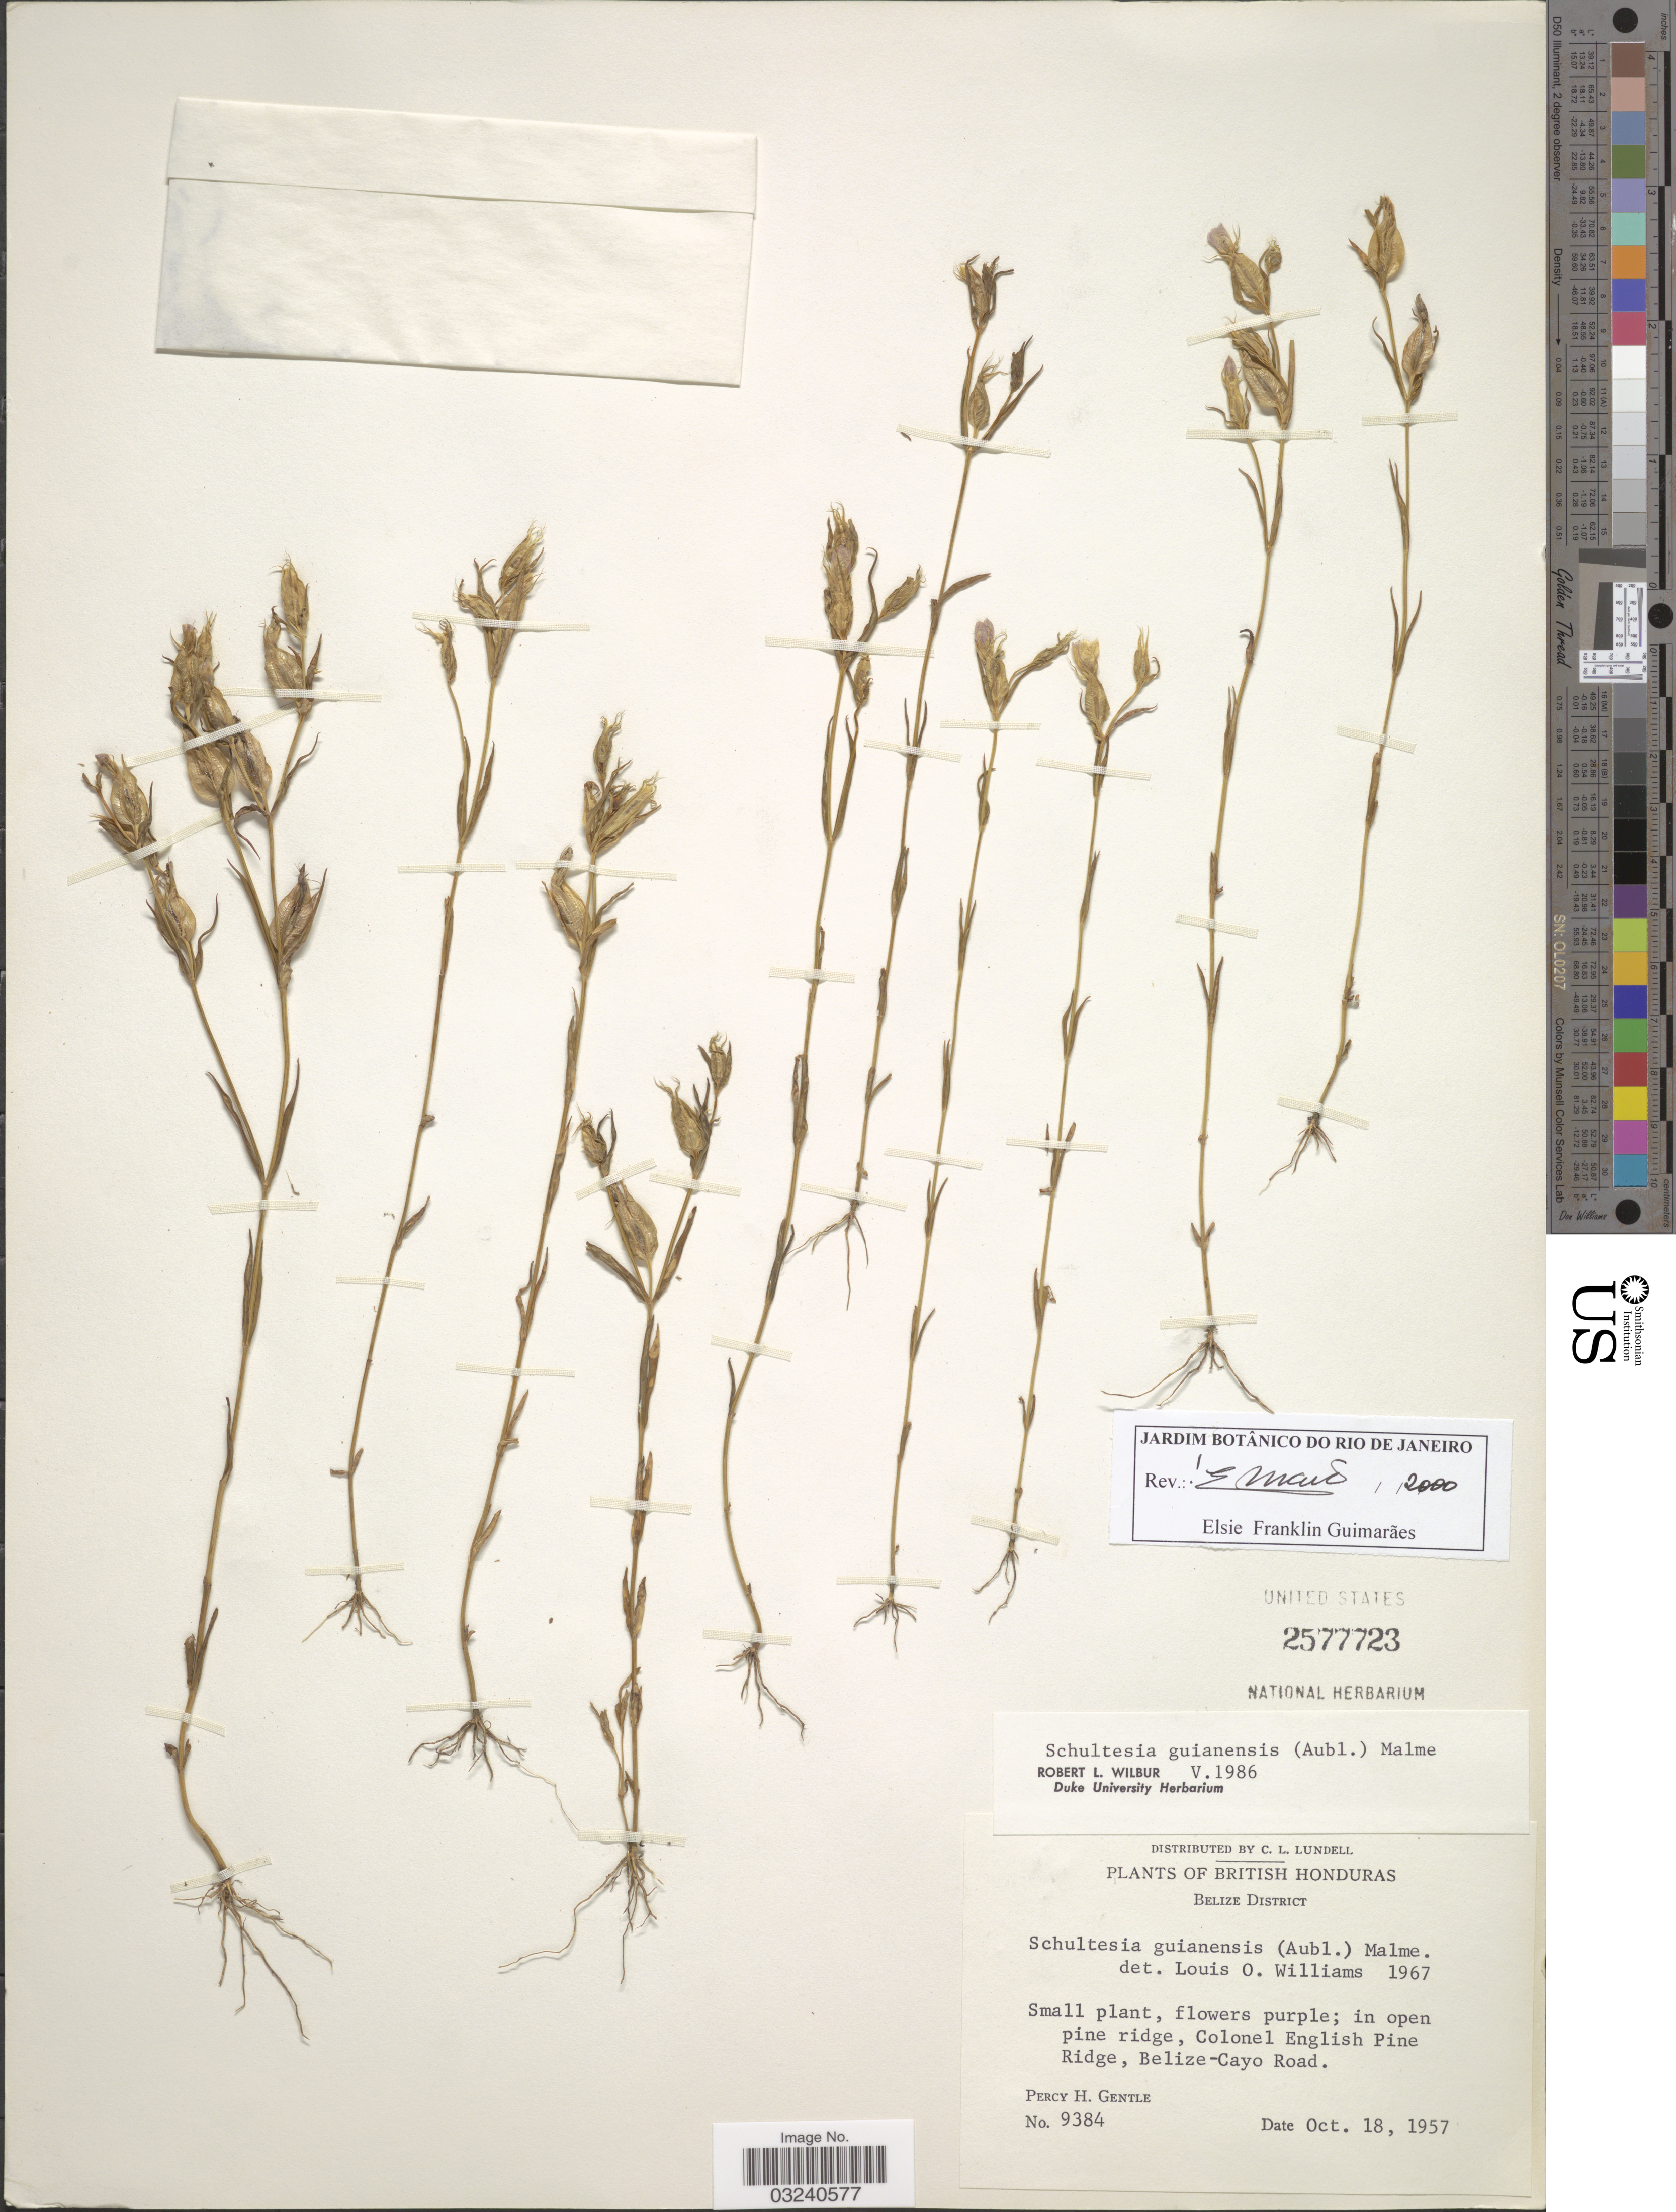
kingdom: Plantae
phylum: Tracheophyta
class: Magnoliopsida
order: Gentianales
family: Gentianaceae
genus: Schultesia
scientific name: Schultesia guianensis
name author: (Aubl.) Malme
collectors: P. H. Gentle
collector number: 9384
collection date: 1957-10-18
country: Belize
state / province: Belize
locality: British Honduras. Belize District. In open pine ridge, Colonel English Pine Ridge, Belize-Cayo Road.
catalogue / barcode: US 2577723